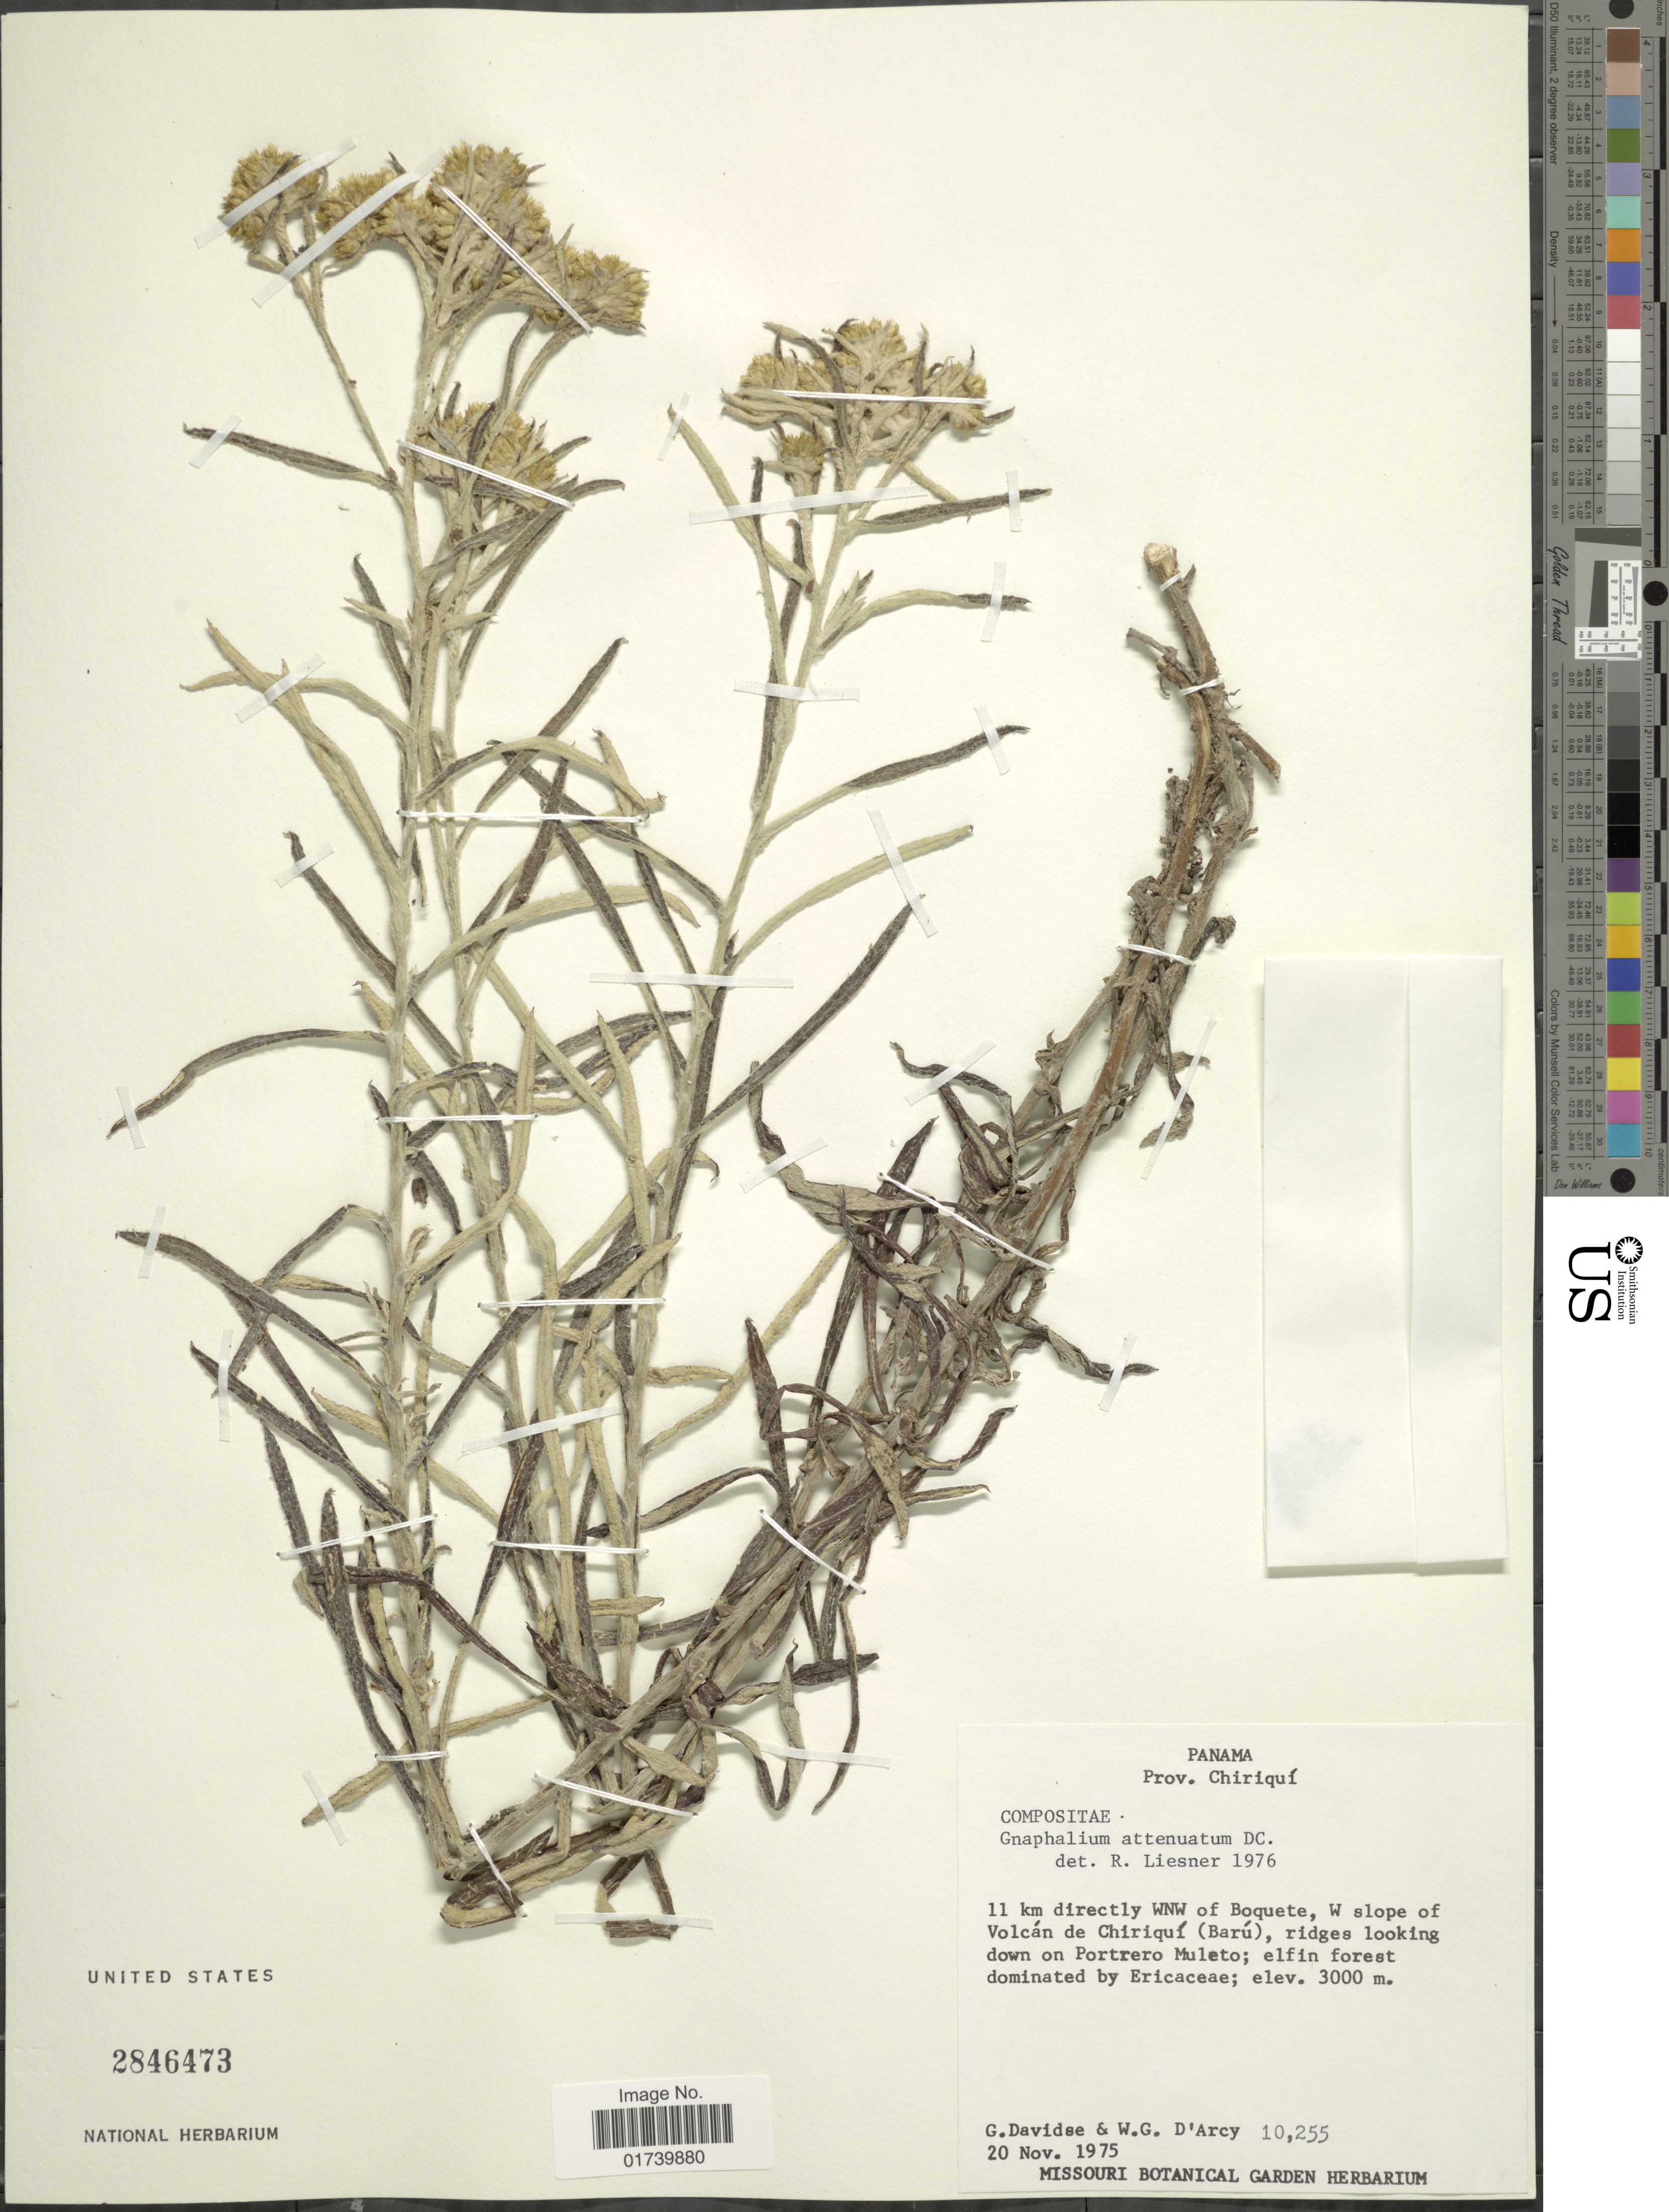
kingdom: Plantae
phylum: Tracheophyta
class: Magnoliopsida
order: Asterales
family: Asteraceae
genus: Pseudognaphalium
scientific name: Pseudognaphalium pruskii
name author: G.L. Nesom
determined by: Nesom, Guy L.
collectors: G. Davidse & W. G. D'Arcy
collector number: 10255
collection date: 1975-11-20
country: Panama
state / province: Chiriqui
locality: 11 km directly WNW of Boquete, W slope of Volcan de Chiriui ( Baru ) , ridges looking down on Portrero Muleto.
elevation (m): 3000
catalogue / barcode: US 2846473